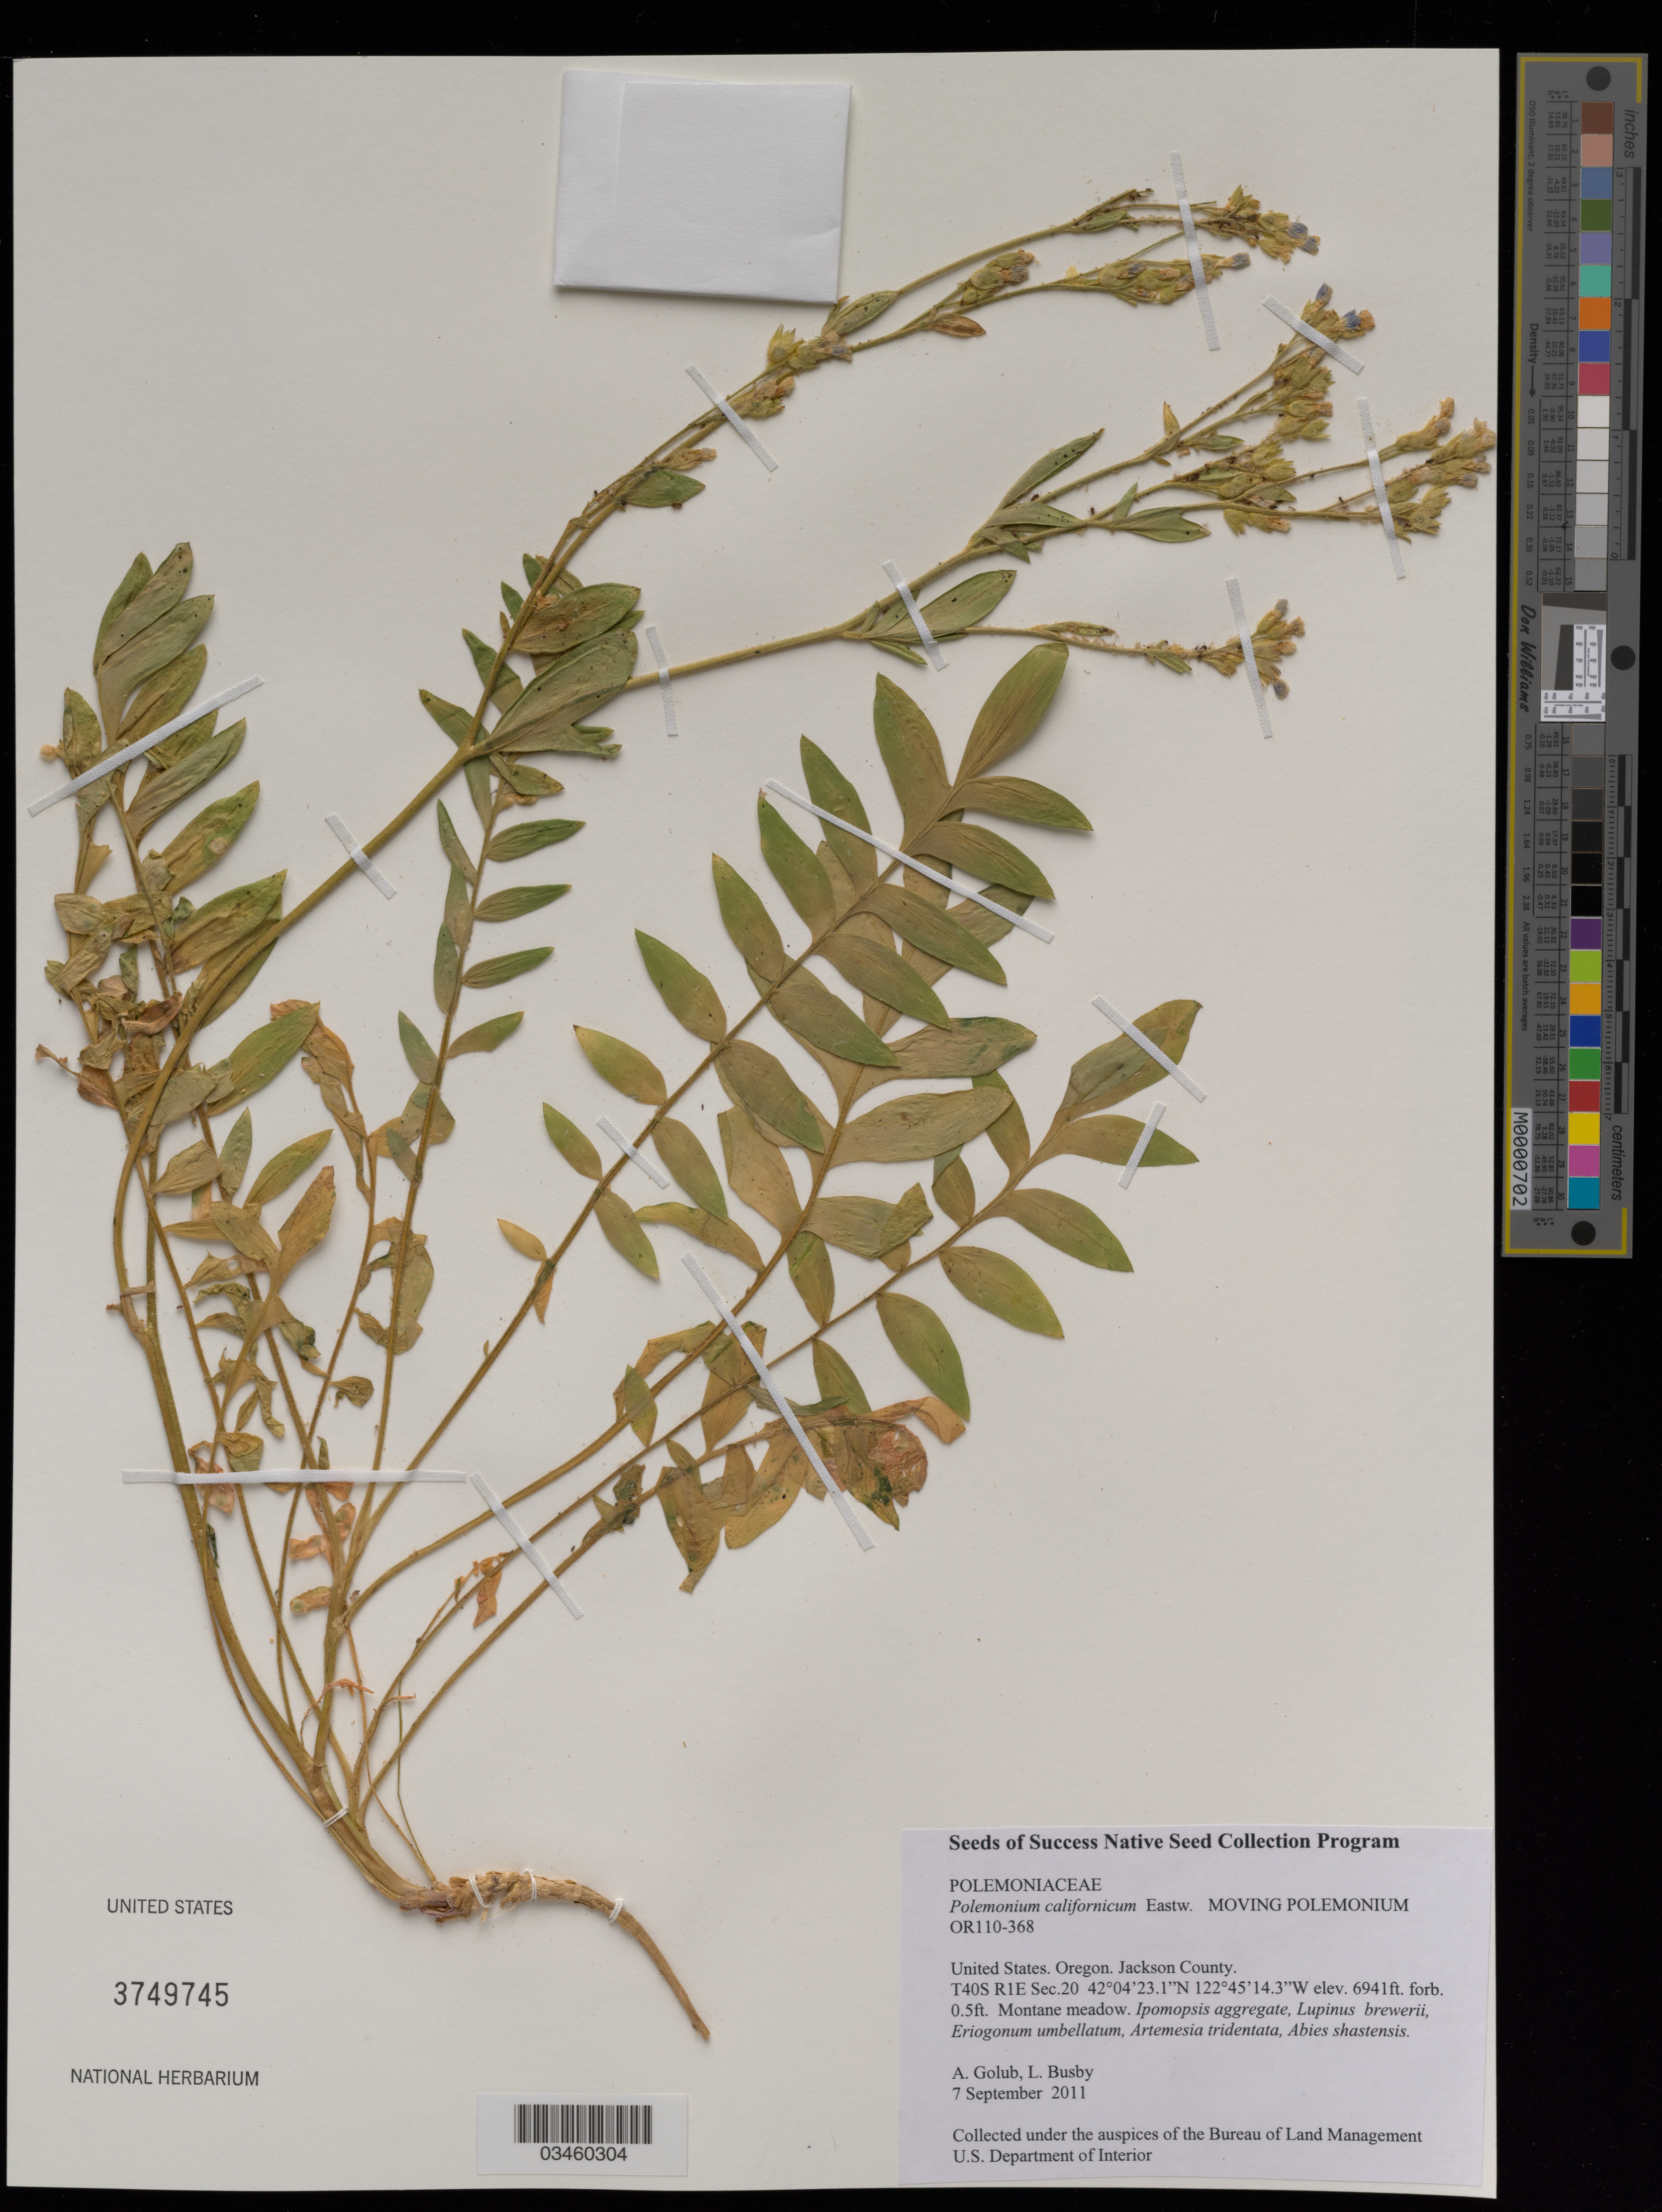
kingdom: Plantae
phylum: Tracheophyta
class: Magnoliopsida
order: Ericales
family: Polemoniaceae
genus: Polemonium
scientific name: Polemonium californicum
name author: Eastw.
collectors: A. Golub & L. Busby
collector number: OR110-368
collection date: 2011-09-07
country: United States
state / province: Oregon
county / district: Jackson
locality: T40S R1E Sec 20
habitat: Montane meadow. With Lupinus brewerii, Eriogonum umbellatum, Artemesia tridentata, ect.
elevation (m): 2116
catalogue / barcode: US 3749745